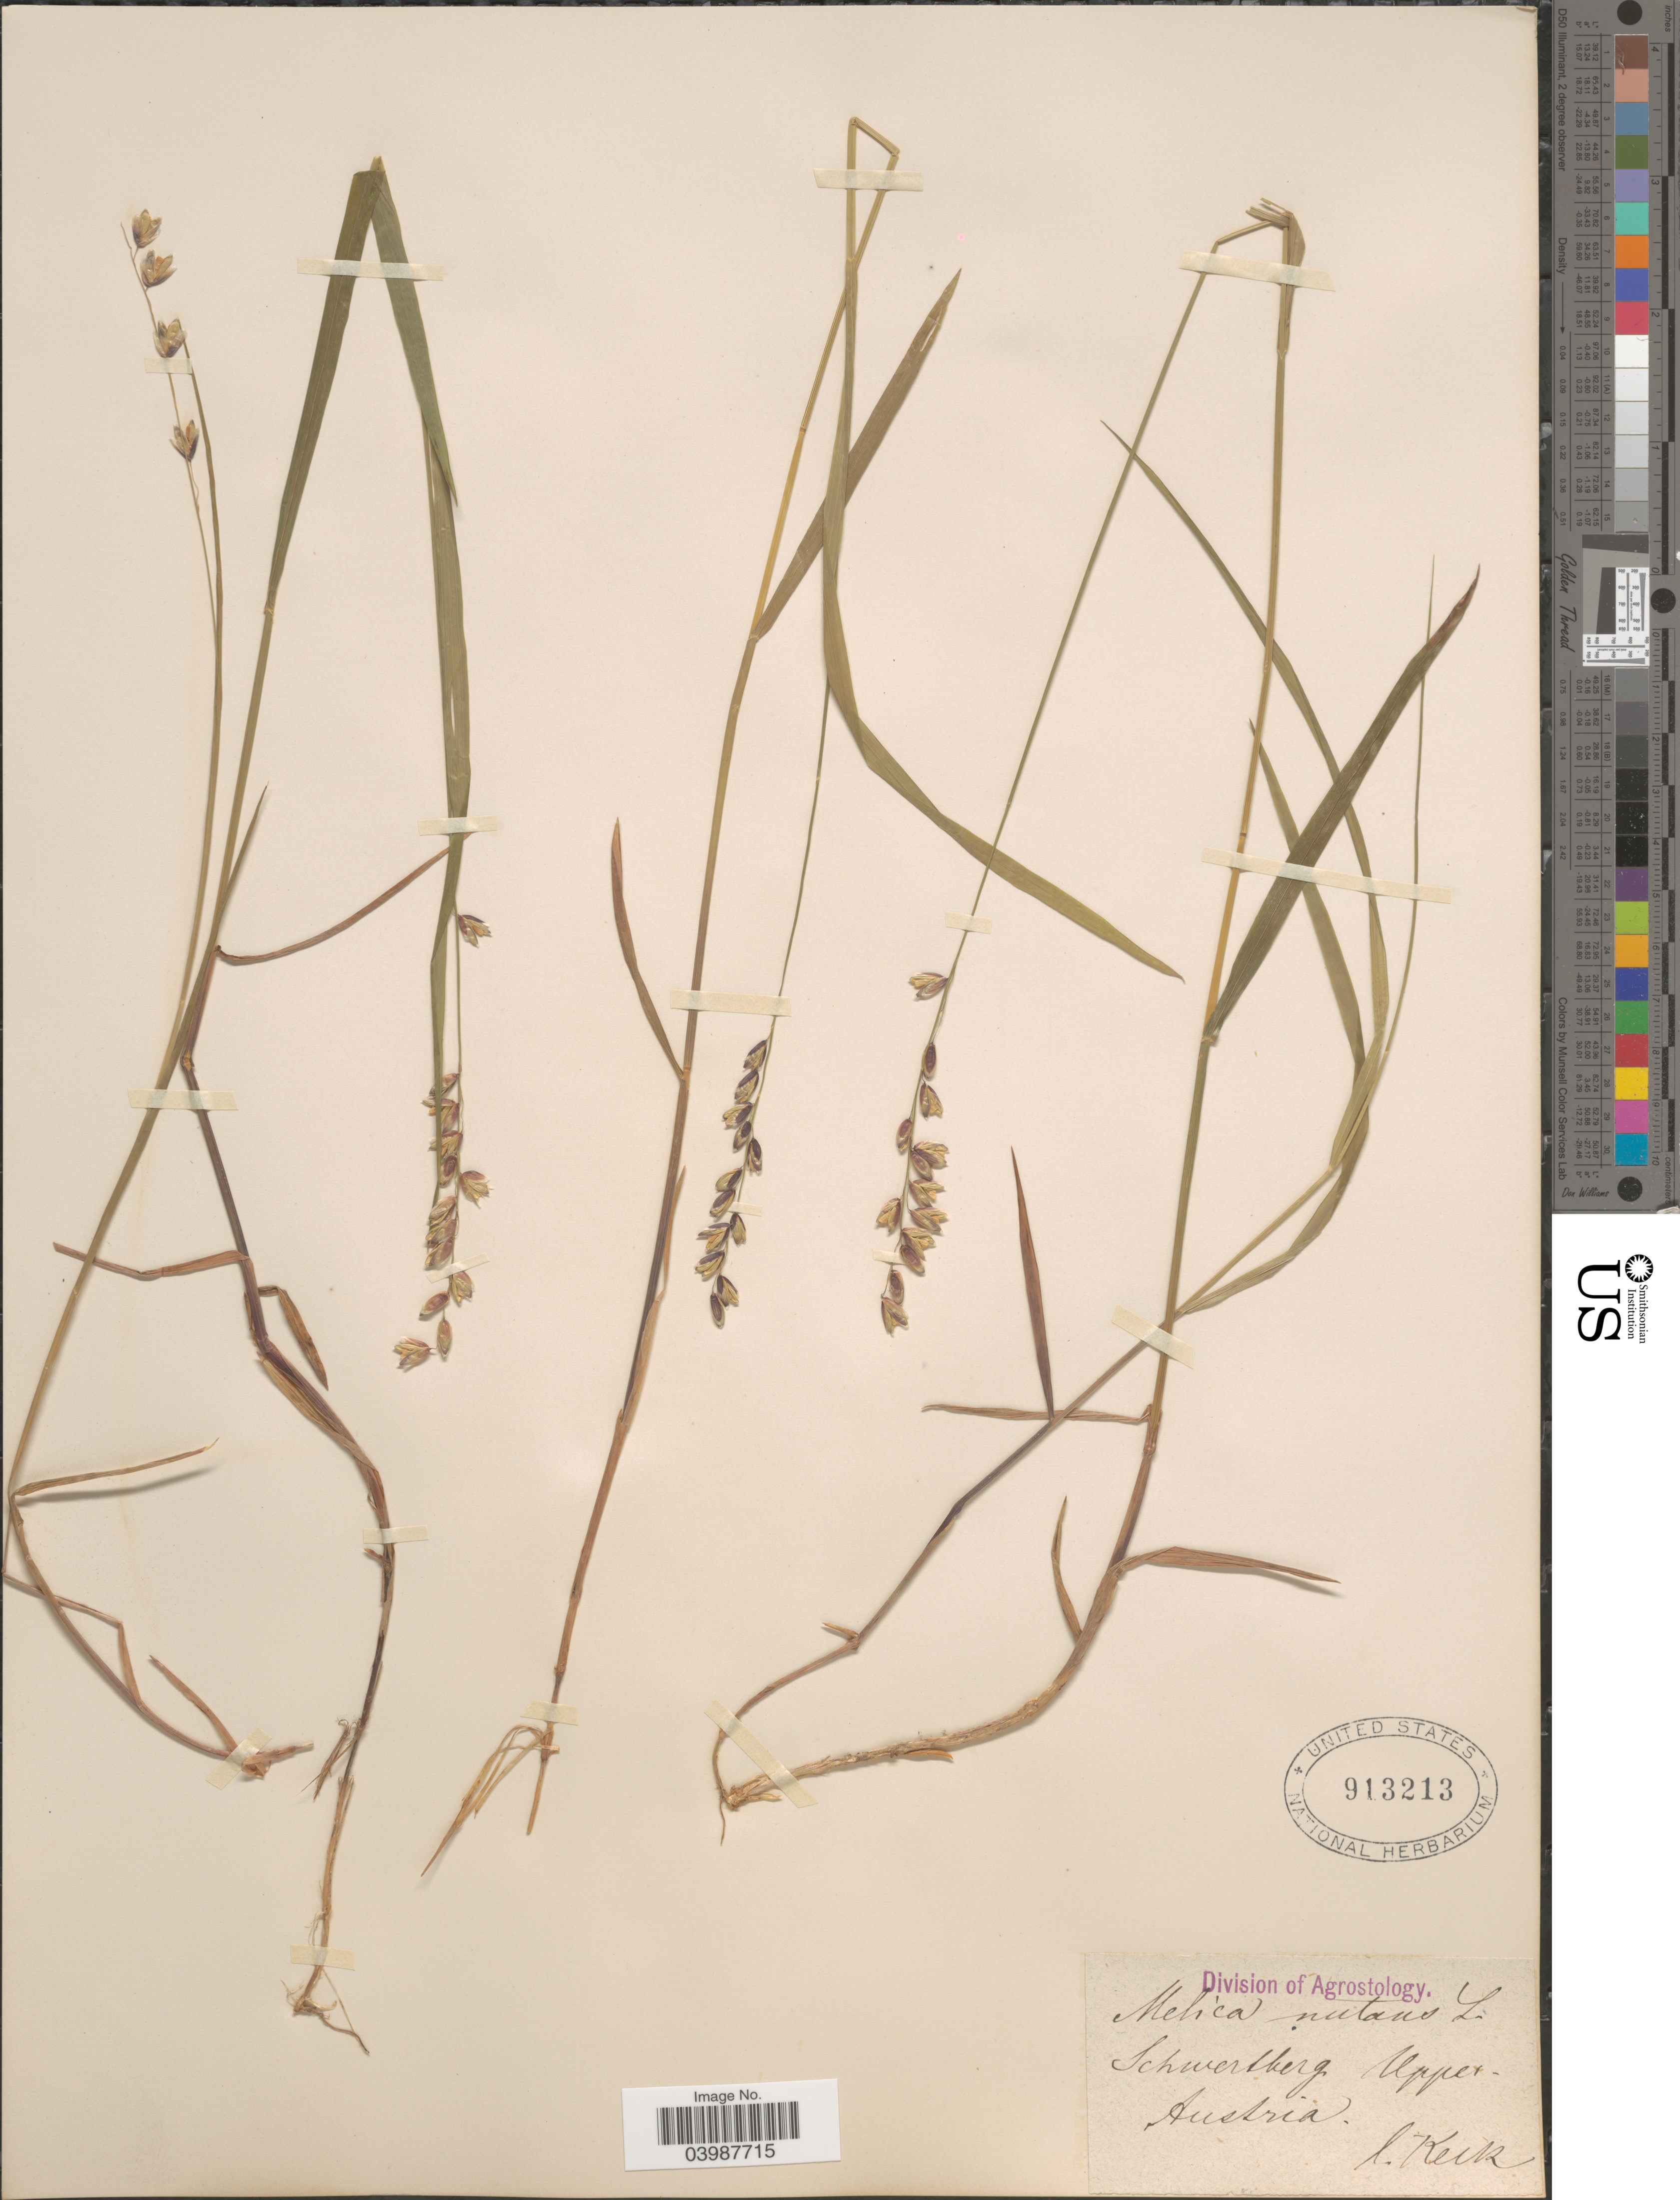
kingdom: Plantae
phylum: Tracheophyta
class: Liliopsida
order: Poales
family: Poaceae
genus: Melica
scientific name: Melica nutans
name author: L.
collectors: C. Keck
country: Austria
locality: Schwertberg. Upper-Austria.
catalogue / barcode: US 913213